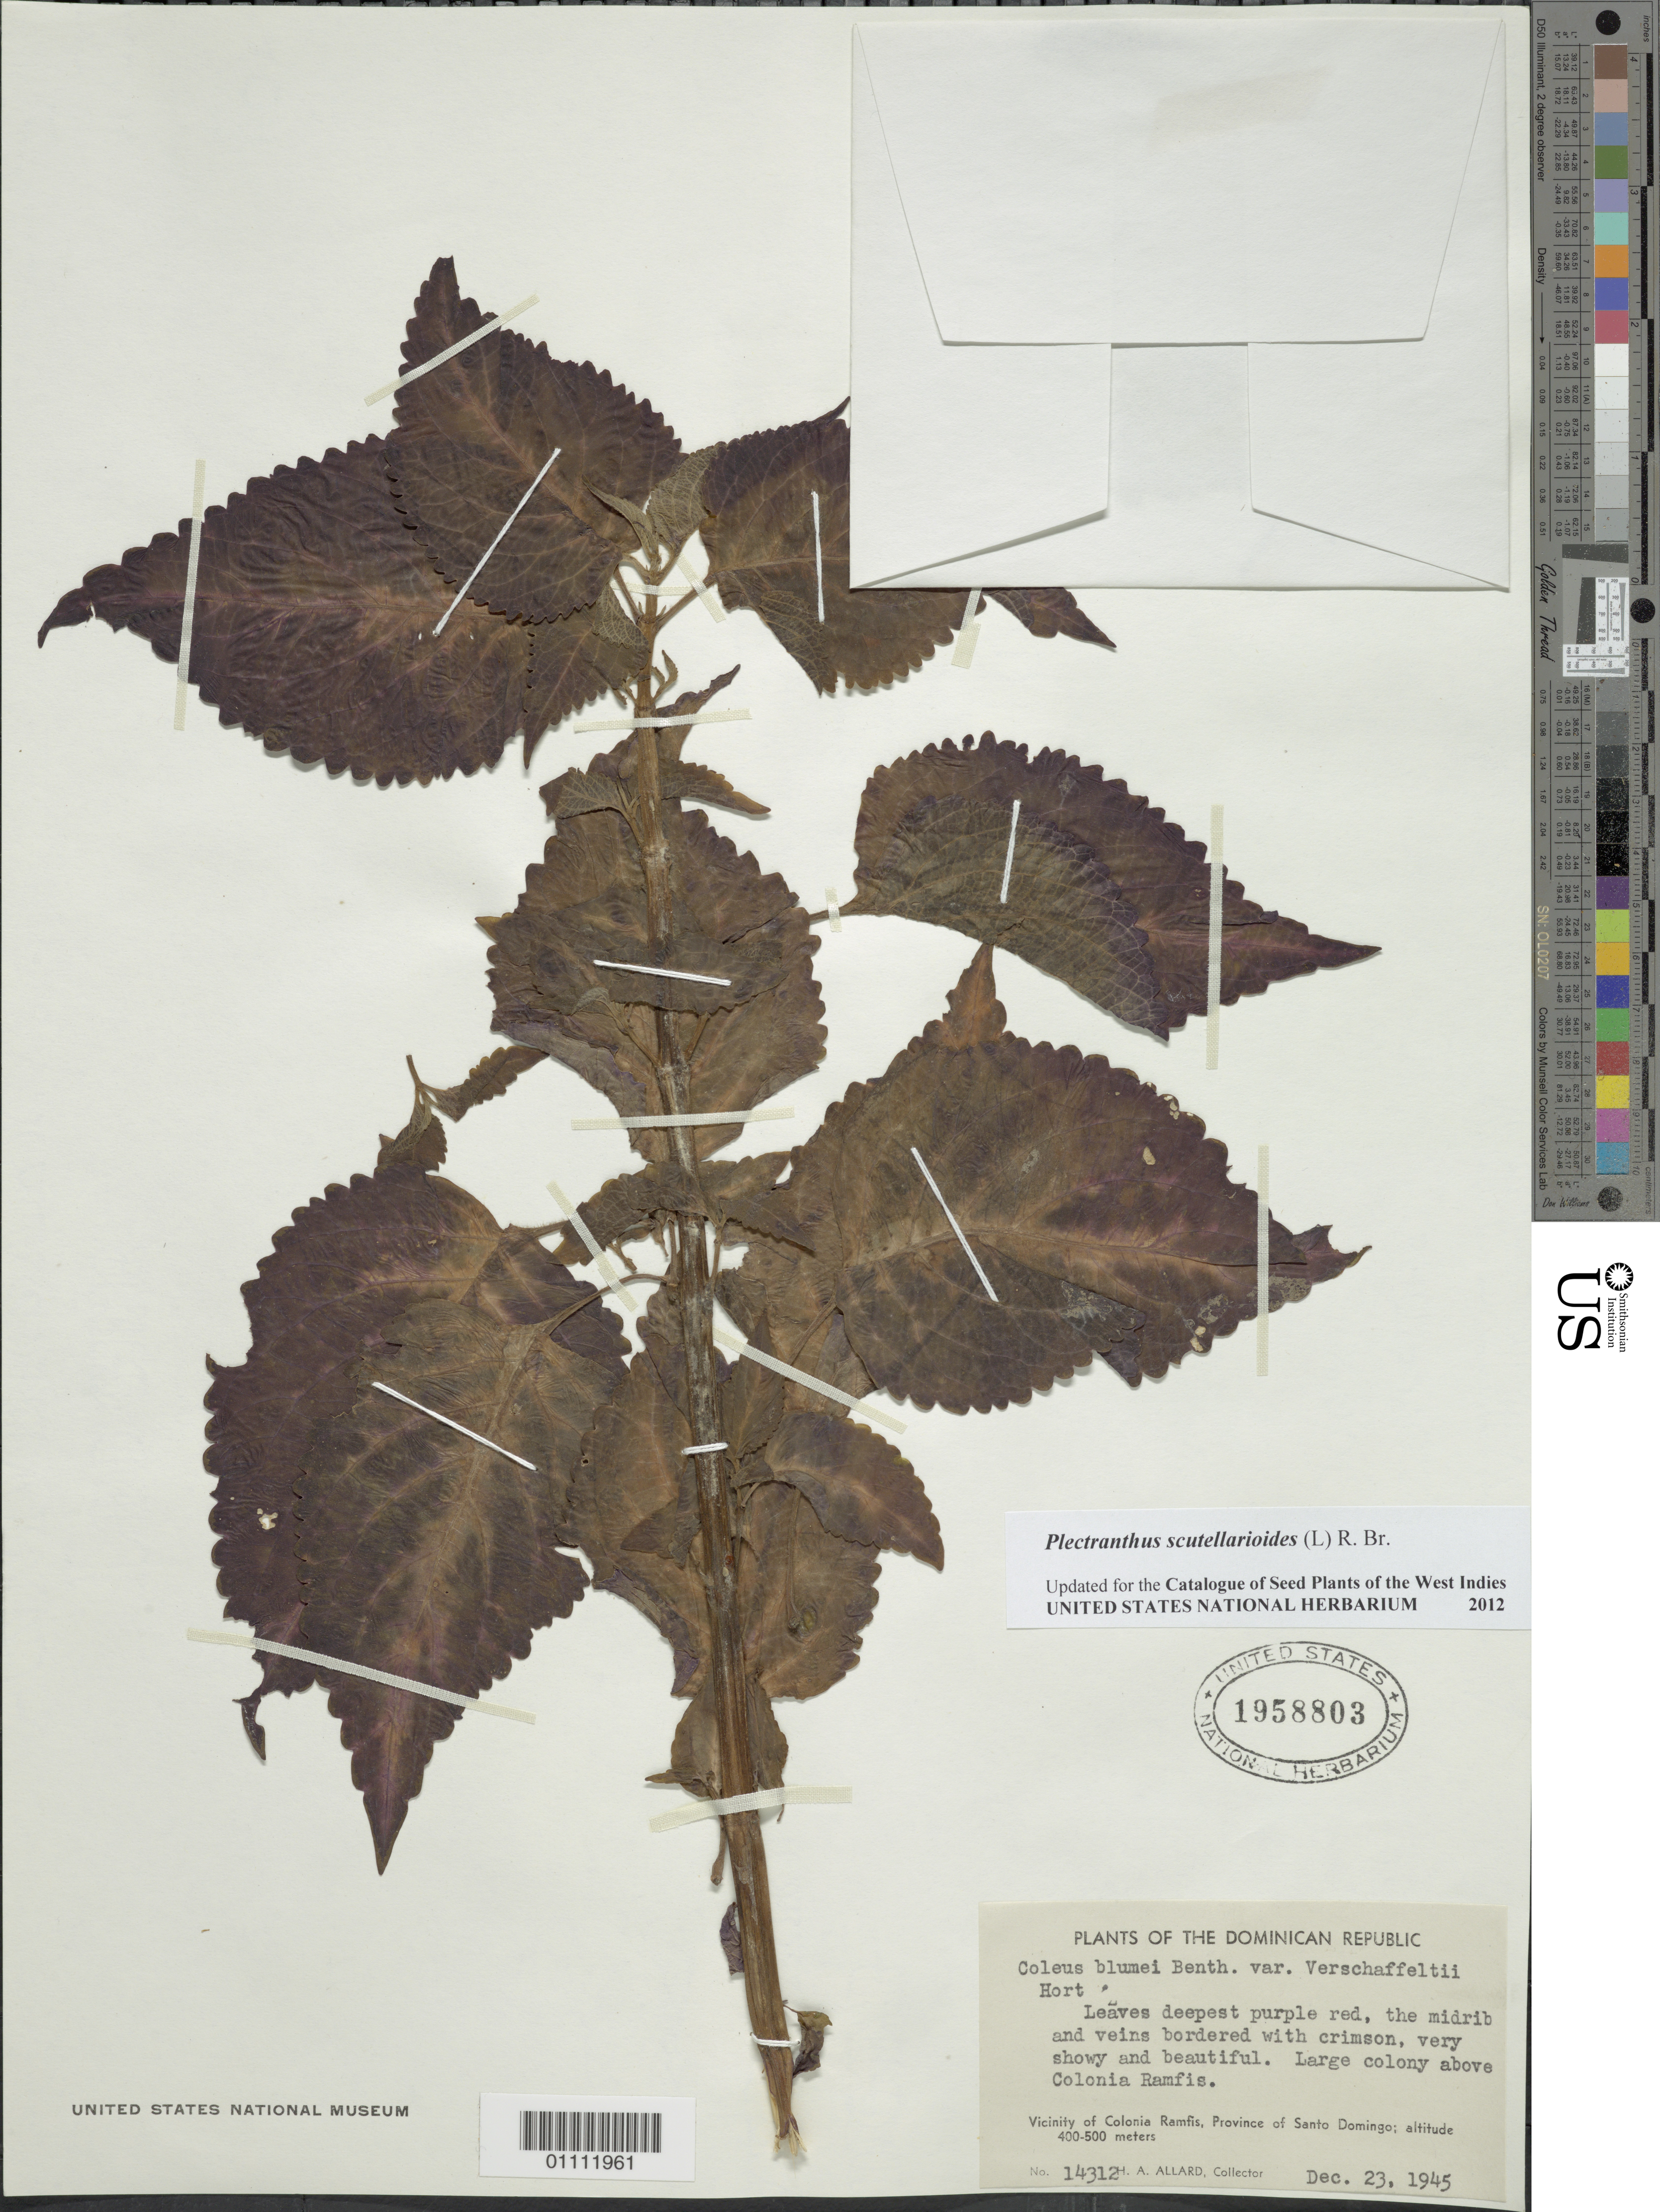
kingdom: Plantae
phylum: Tracheophyta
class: Magnoliopsida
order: Lamiales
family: Lamiaceae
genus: Plectranthus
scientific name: Plectranthus scutellarioides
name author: (L.) R. Br.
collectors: H. A. Allard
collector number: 14312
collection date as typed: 23 Dec 1945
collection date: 1945-12-23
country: Dominican Republic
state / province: Santo Domingo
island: Hispaniola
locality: Colonia Ramfis, large colony above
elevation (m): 400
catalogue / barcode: US 1958803